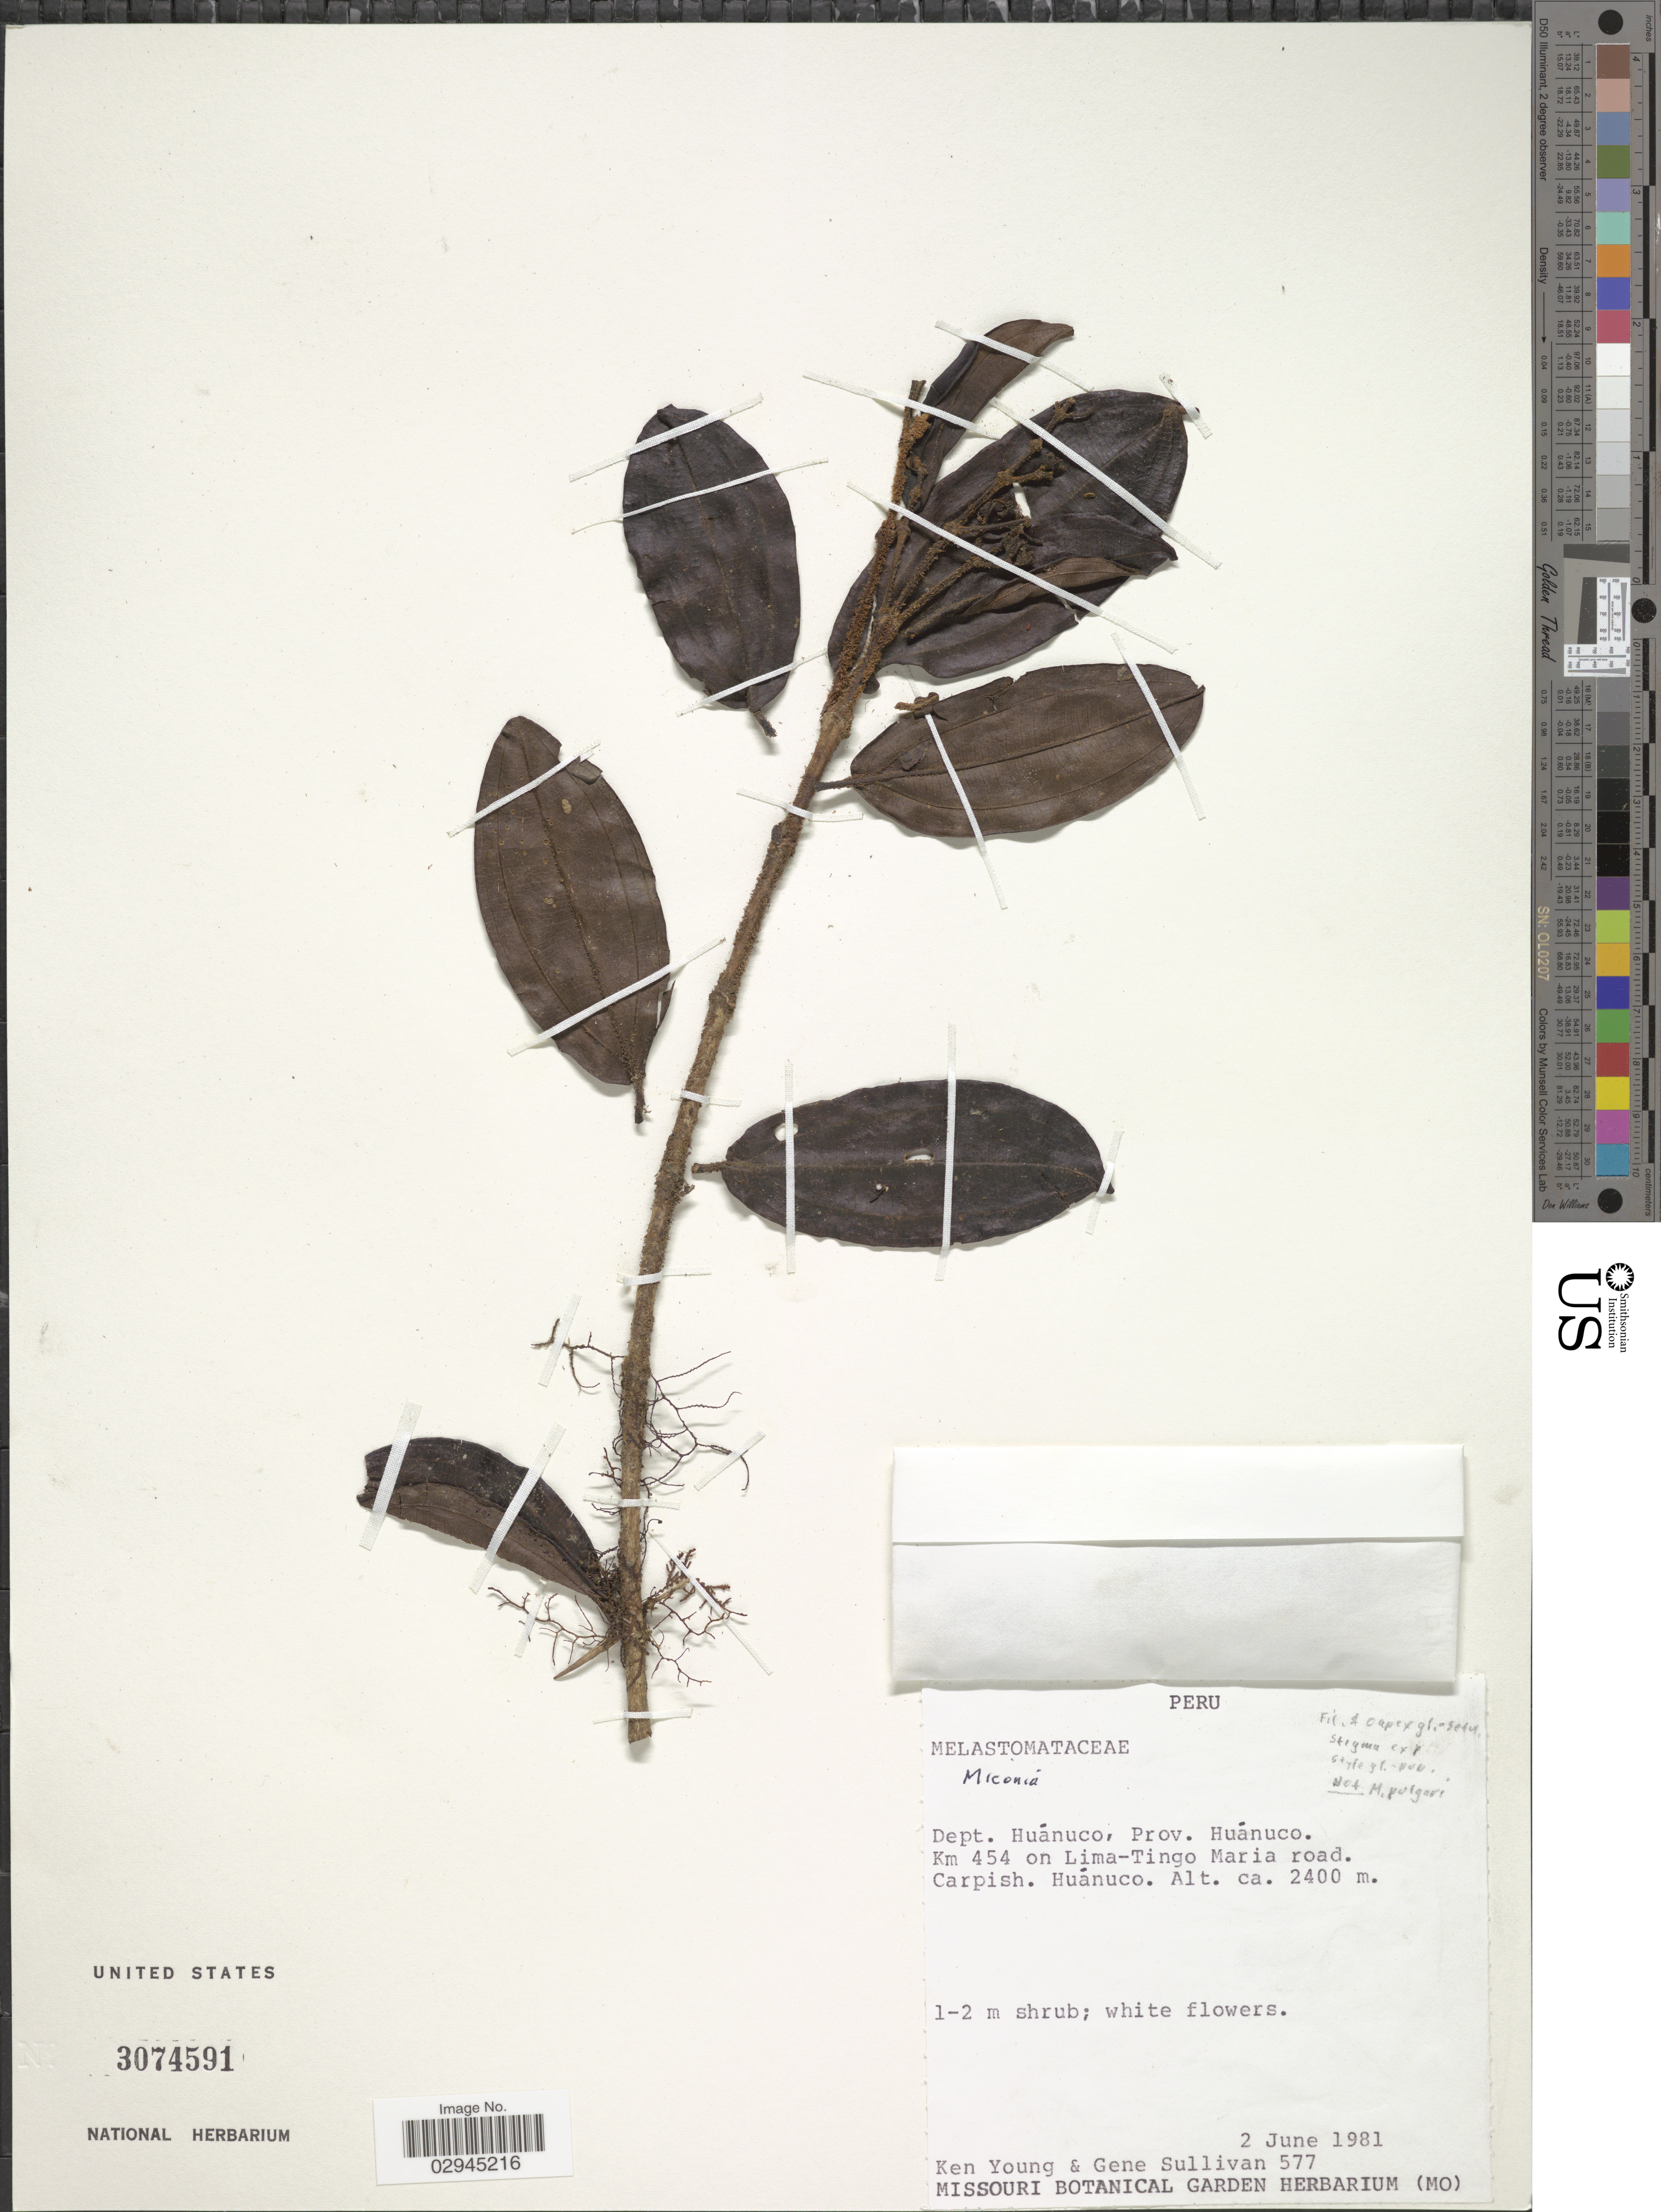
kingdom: Plantae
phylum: Tracheophyta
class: Magnoliopsida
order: Myrtales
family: Melastomataceae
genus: Miconia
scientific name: Miconia sp.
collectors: K. Young & G. Sullivan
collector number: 577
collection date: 1981-06-02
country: Peru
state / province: Huánuco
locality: Dept. Huánuco. Km 454 on Lima-Tingo Maria road. Carpish. Huánuco.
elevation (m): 2400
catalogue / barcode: US 3074591